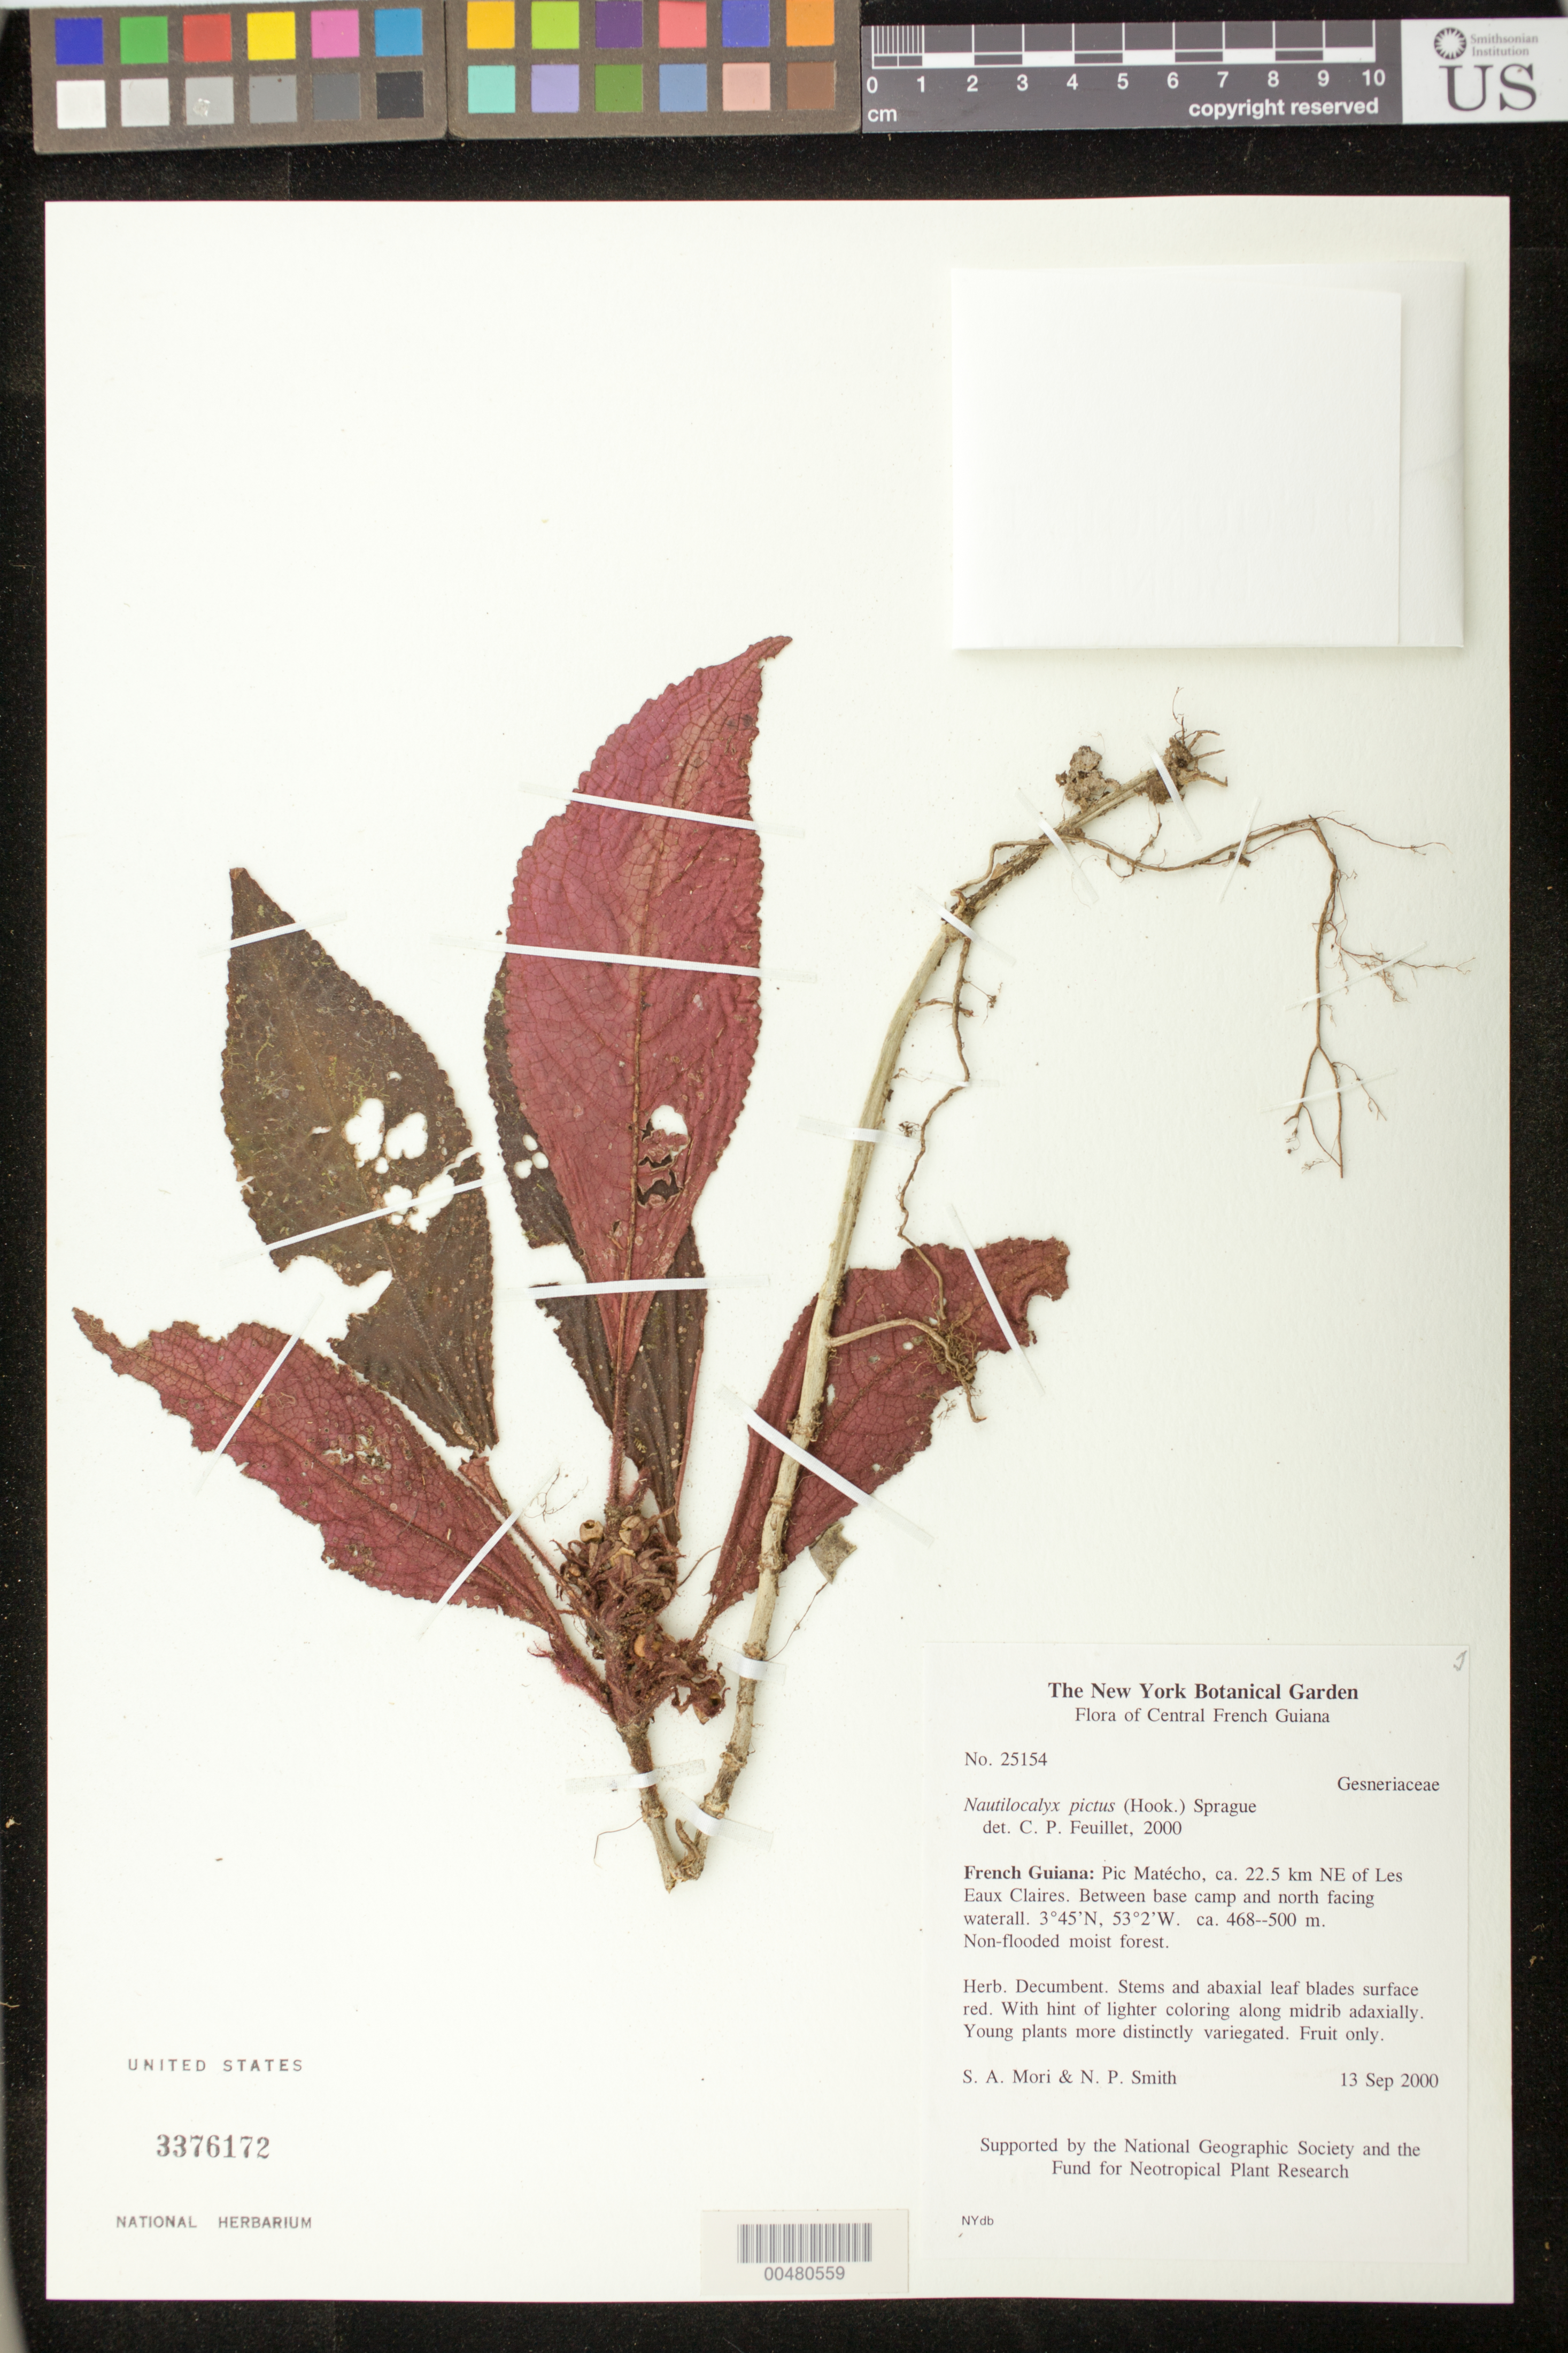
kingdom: Plantae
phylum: Tracheophyta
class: Magnoliopsida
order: Lamiales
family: Gesneriaceae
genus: Nautilocalyx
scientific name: Nautilocalyx pictus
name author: (Hook.) Sprague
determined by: Feuillet, C.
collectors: S. Mori & N. Smith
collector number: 25154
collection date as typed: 13 Sep 2000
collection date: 2000-09-13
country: French Guiana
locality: Pic Matécho, ca. 22.5 km NE of Les Eaux Claires; between base camp and north facing waterfall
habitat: Non-flooded moist forest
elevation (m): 468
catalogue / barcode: US 3376172